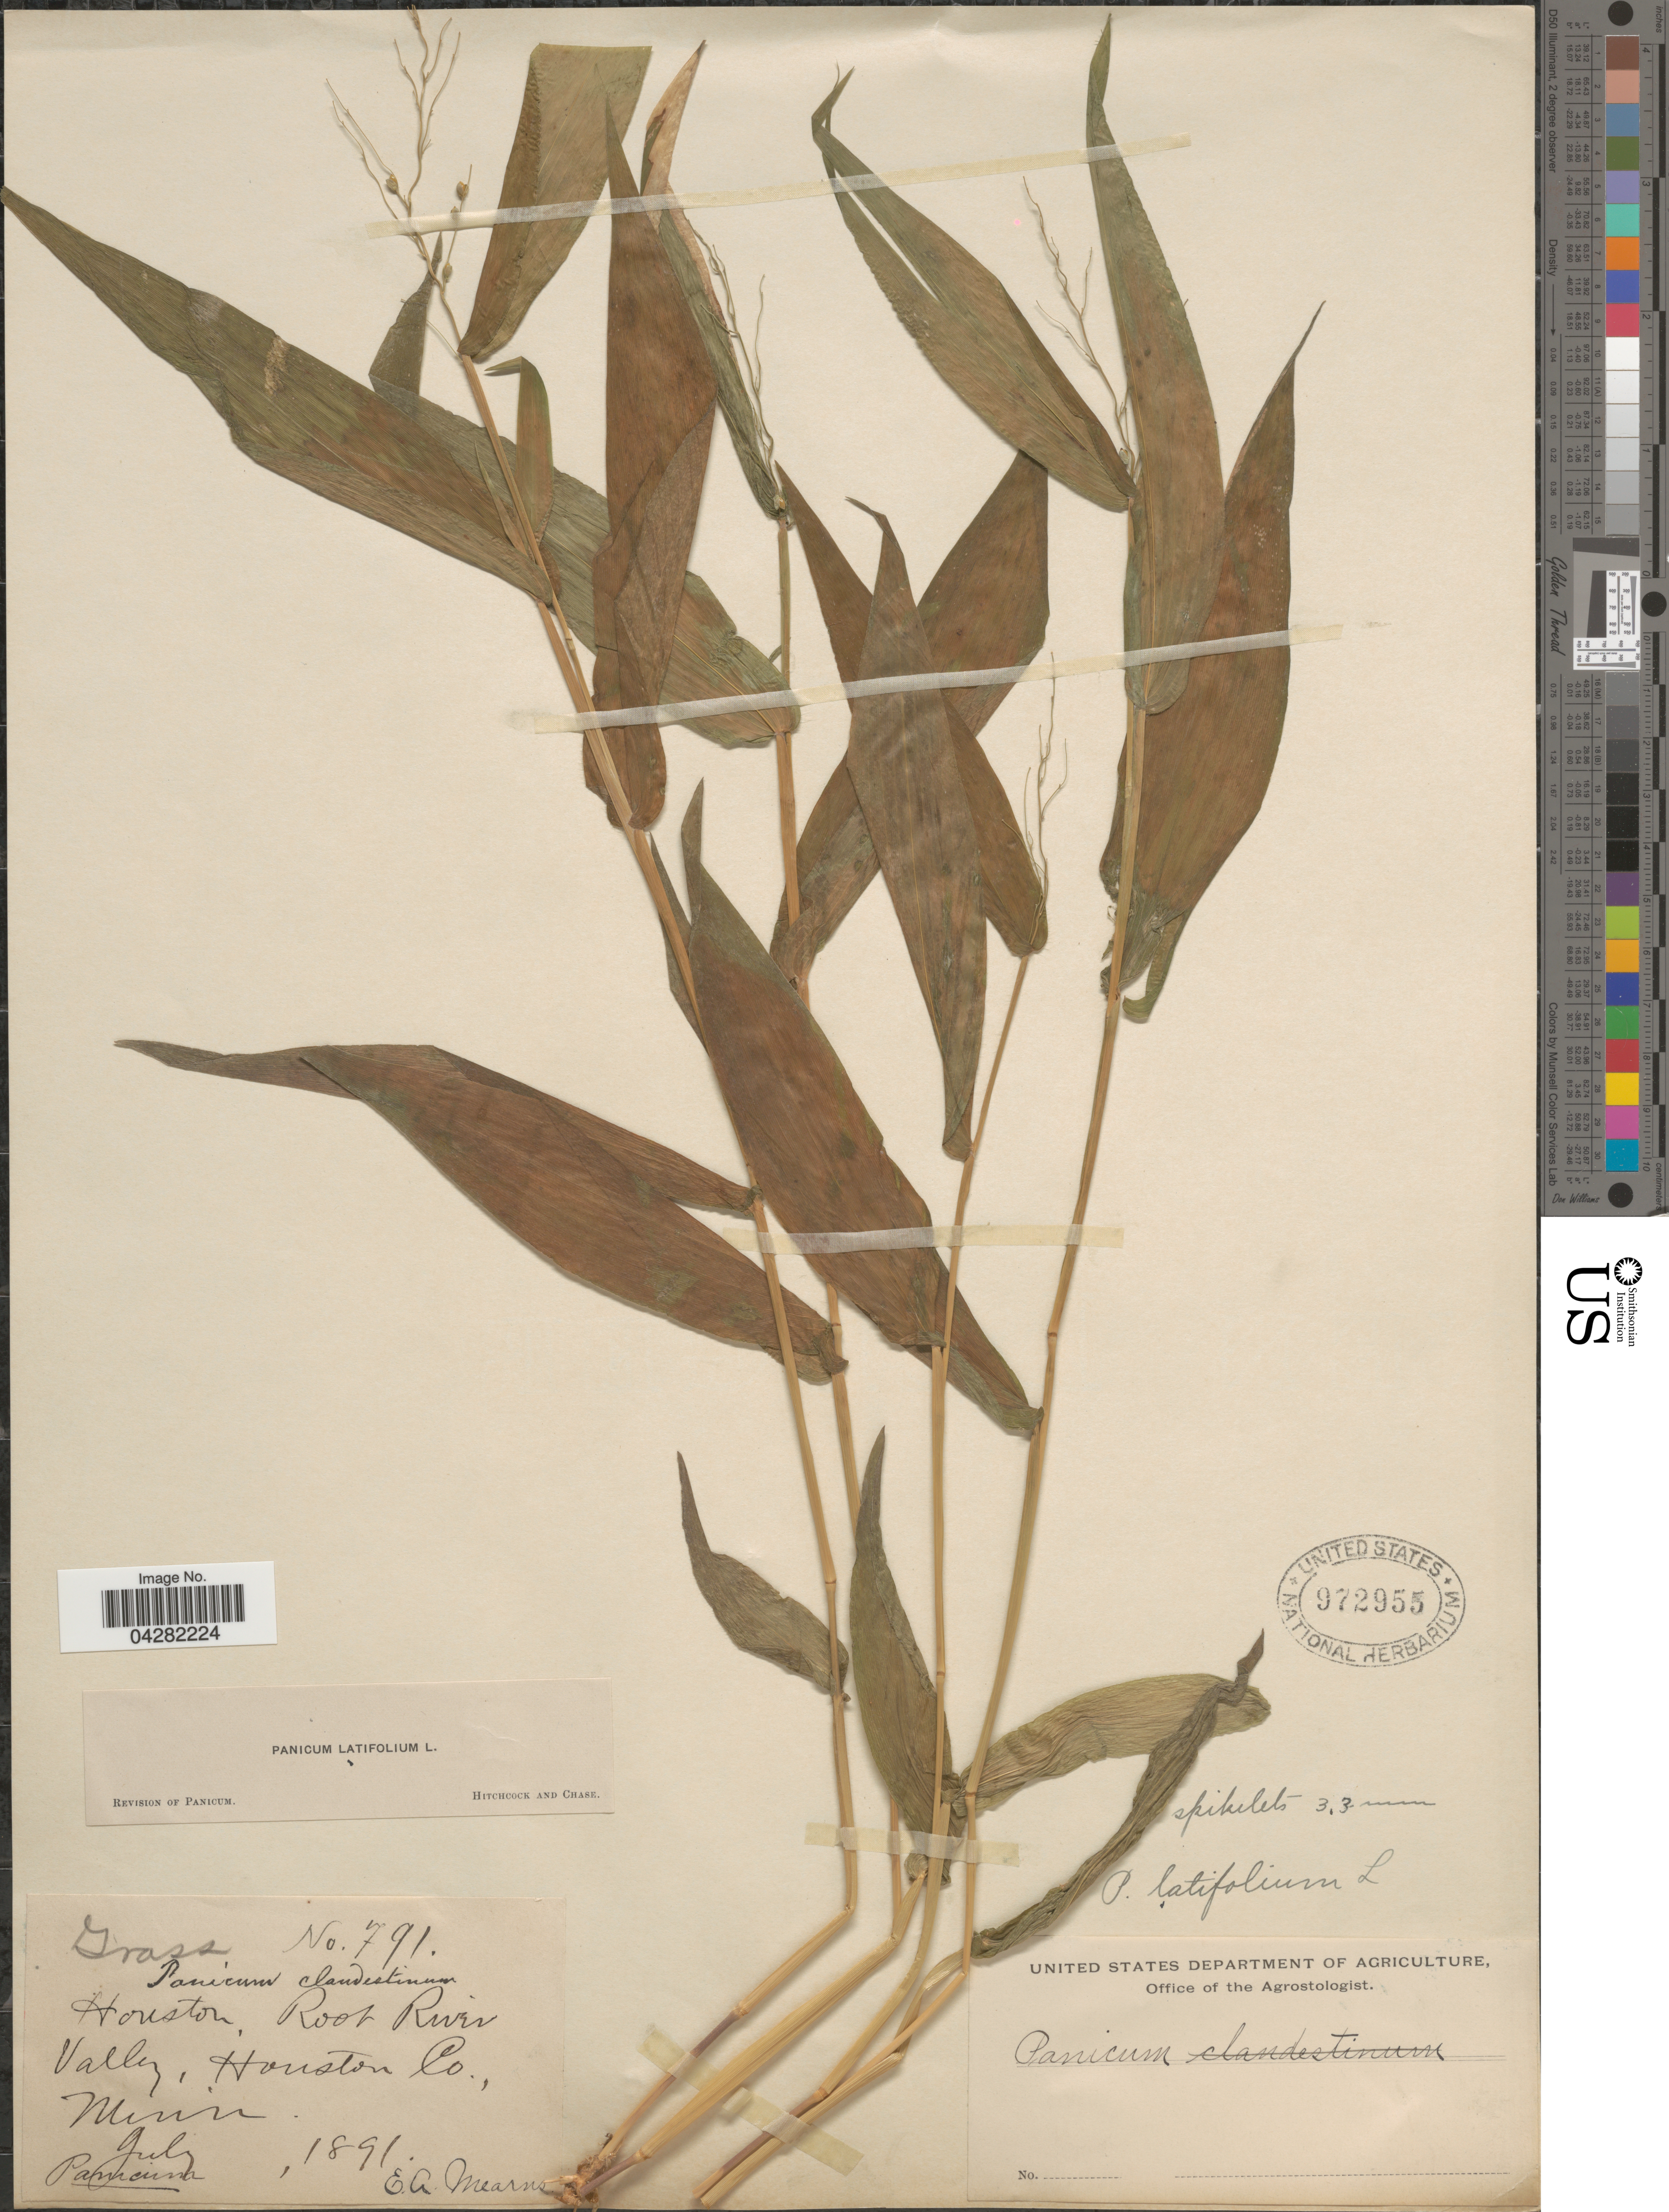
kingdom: Plantae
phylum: Tracheophyta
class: Liliopsida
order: Poales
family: Poaceae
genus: Dichanthelium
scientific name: Dichanthelium laxiflorum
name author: (Lam.) Gould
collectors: E. A. Mearns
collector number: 791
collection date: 1891-07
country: United States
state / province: Minnesota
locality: Houston, Root River Valley, Houston Co.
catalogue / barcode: US 972955